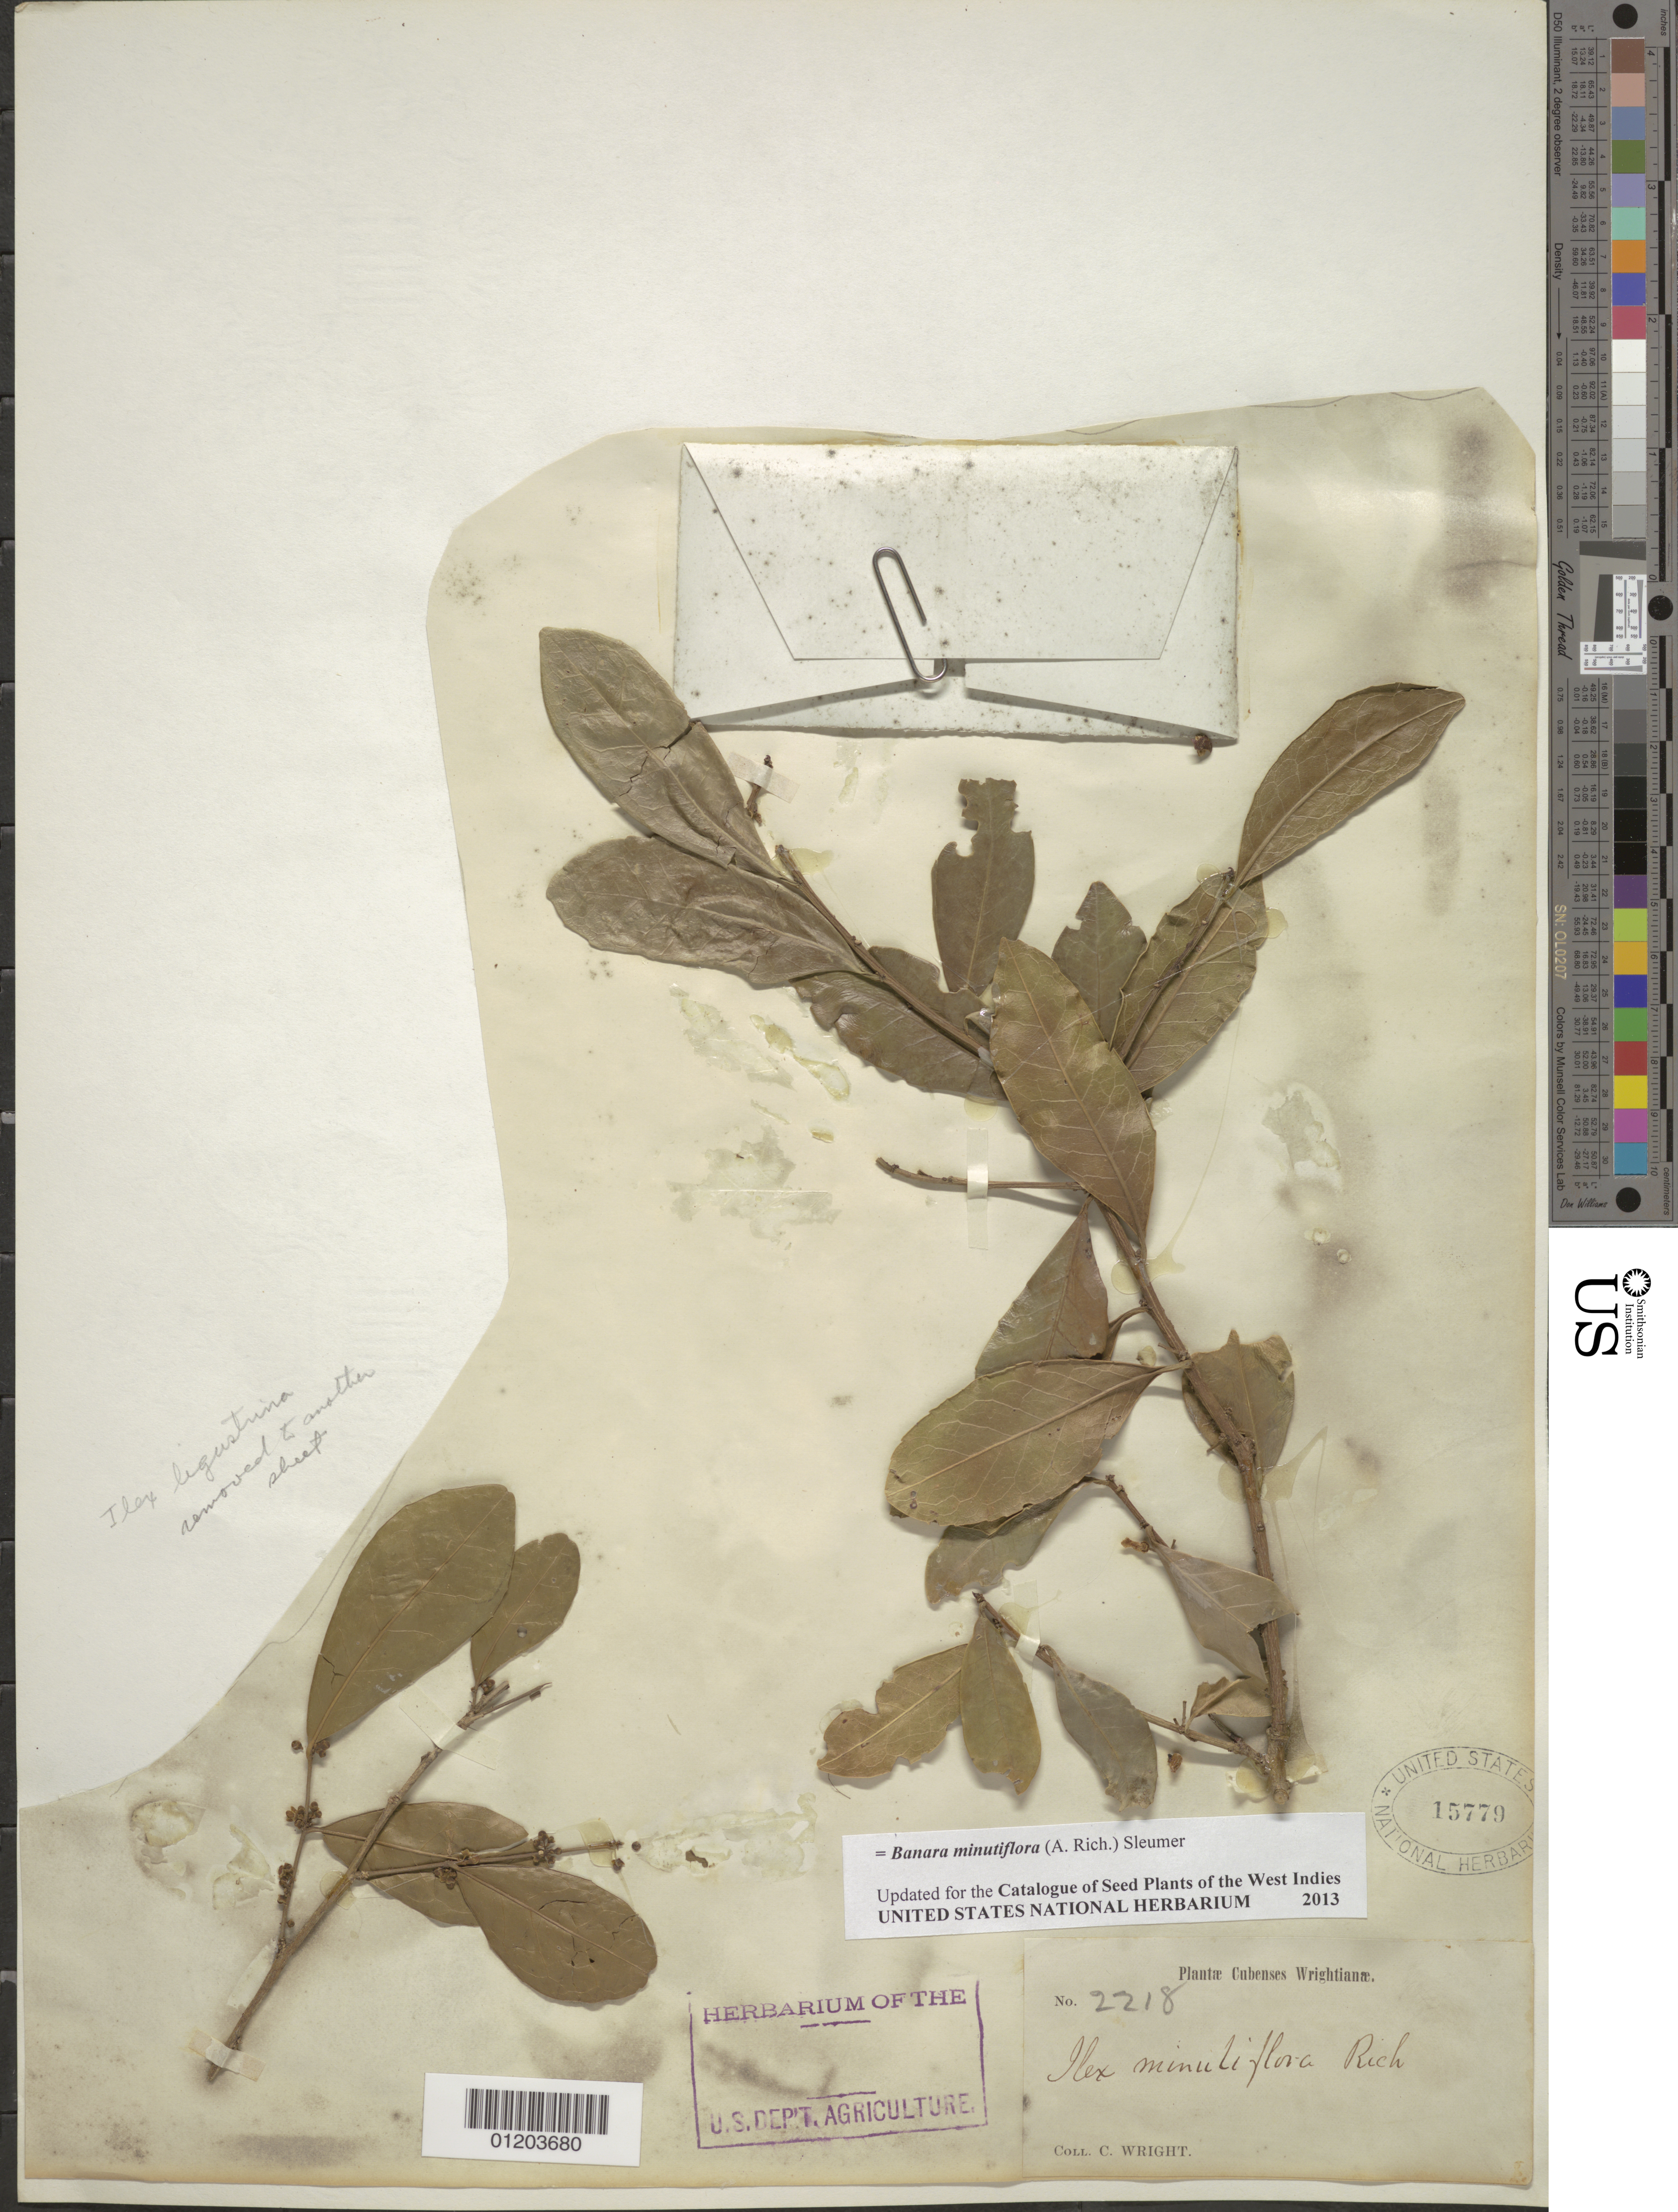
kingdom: Plantae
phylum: Tracheophyta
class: Magnoliopsida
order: Malpighiales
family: Salicaceae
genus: Banara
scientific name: Banara minutiflora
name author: (A. Rich.) Sleumer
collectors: C. Wright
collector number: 2218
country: Cuba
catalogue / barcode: US 15779